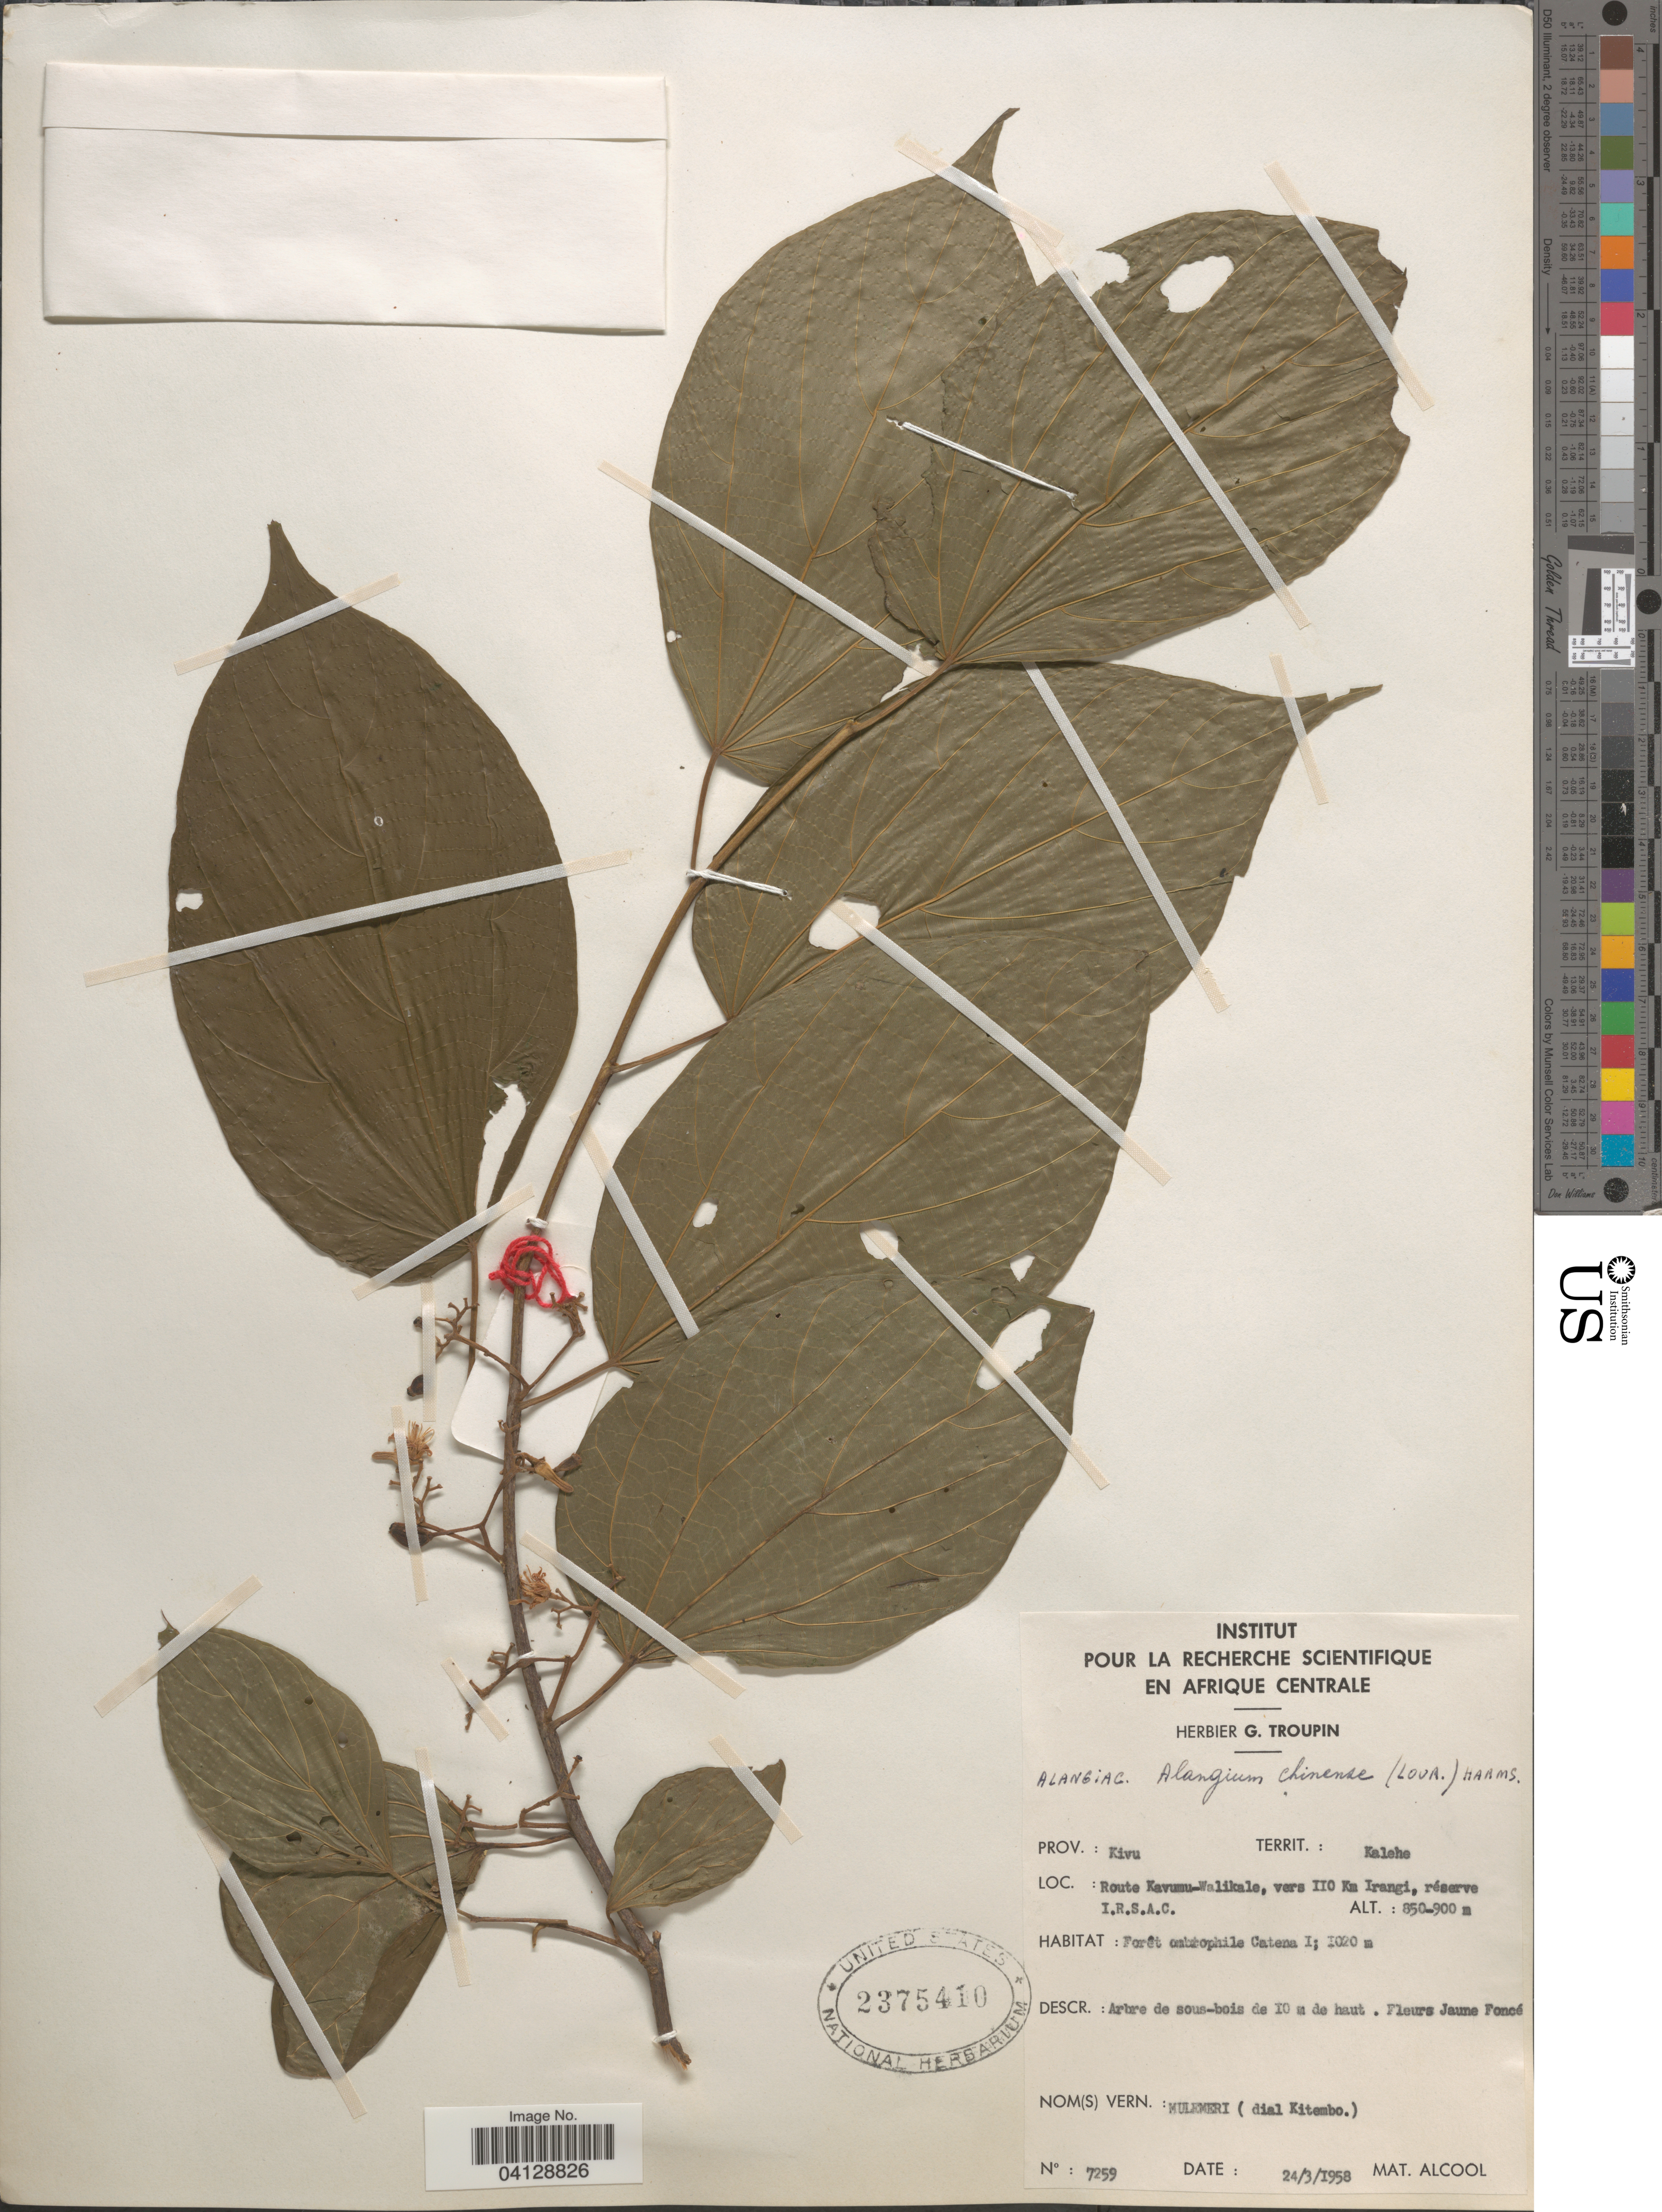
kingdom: Plantae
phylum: Tracheophyta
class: Magnoliopsida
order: Cornales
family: Cornaceae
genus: Alangium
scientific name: Alangium chinense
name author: (Harms) Rehder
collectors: M. Alcool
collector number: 7259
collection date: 1958-03-24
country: Congo, Democratic Republic of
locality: Prov.: Kivu. Territ.: Kalehe. Route Kavumu-Walikale, vers 110 Km Irangi, réserve I.R.S.A.C.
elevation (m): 850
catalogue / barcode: US 2375410